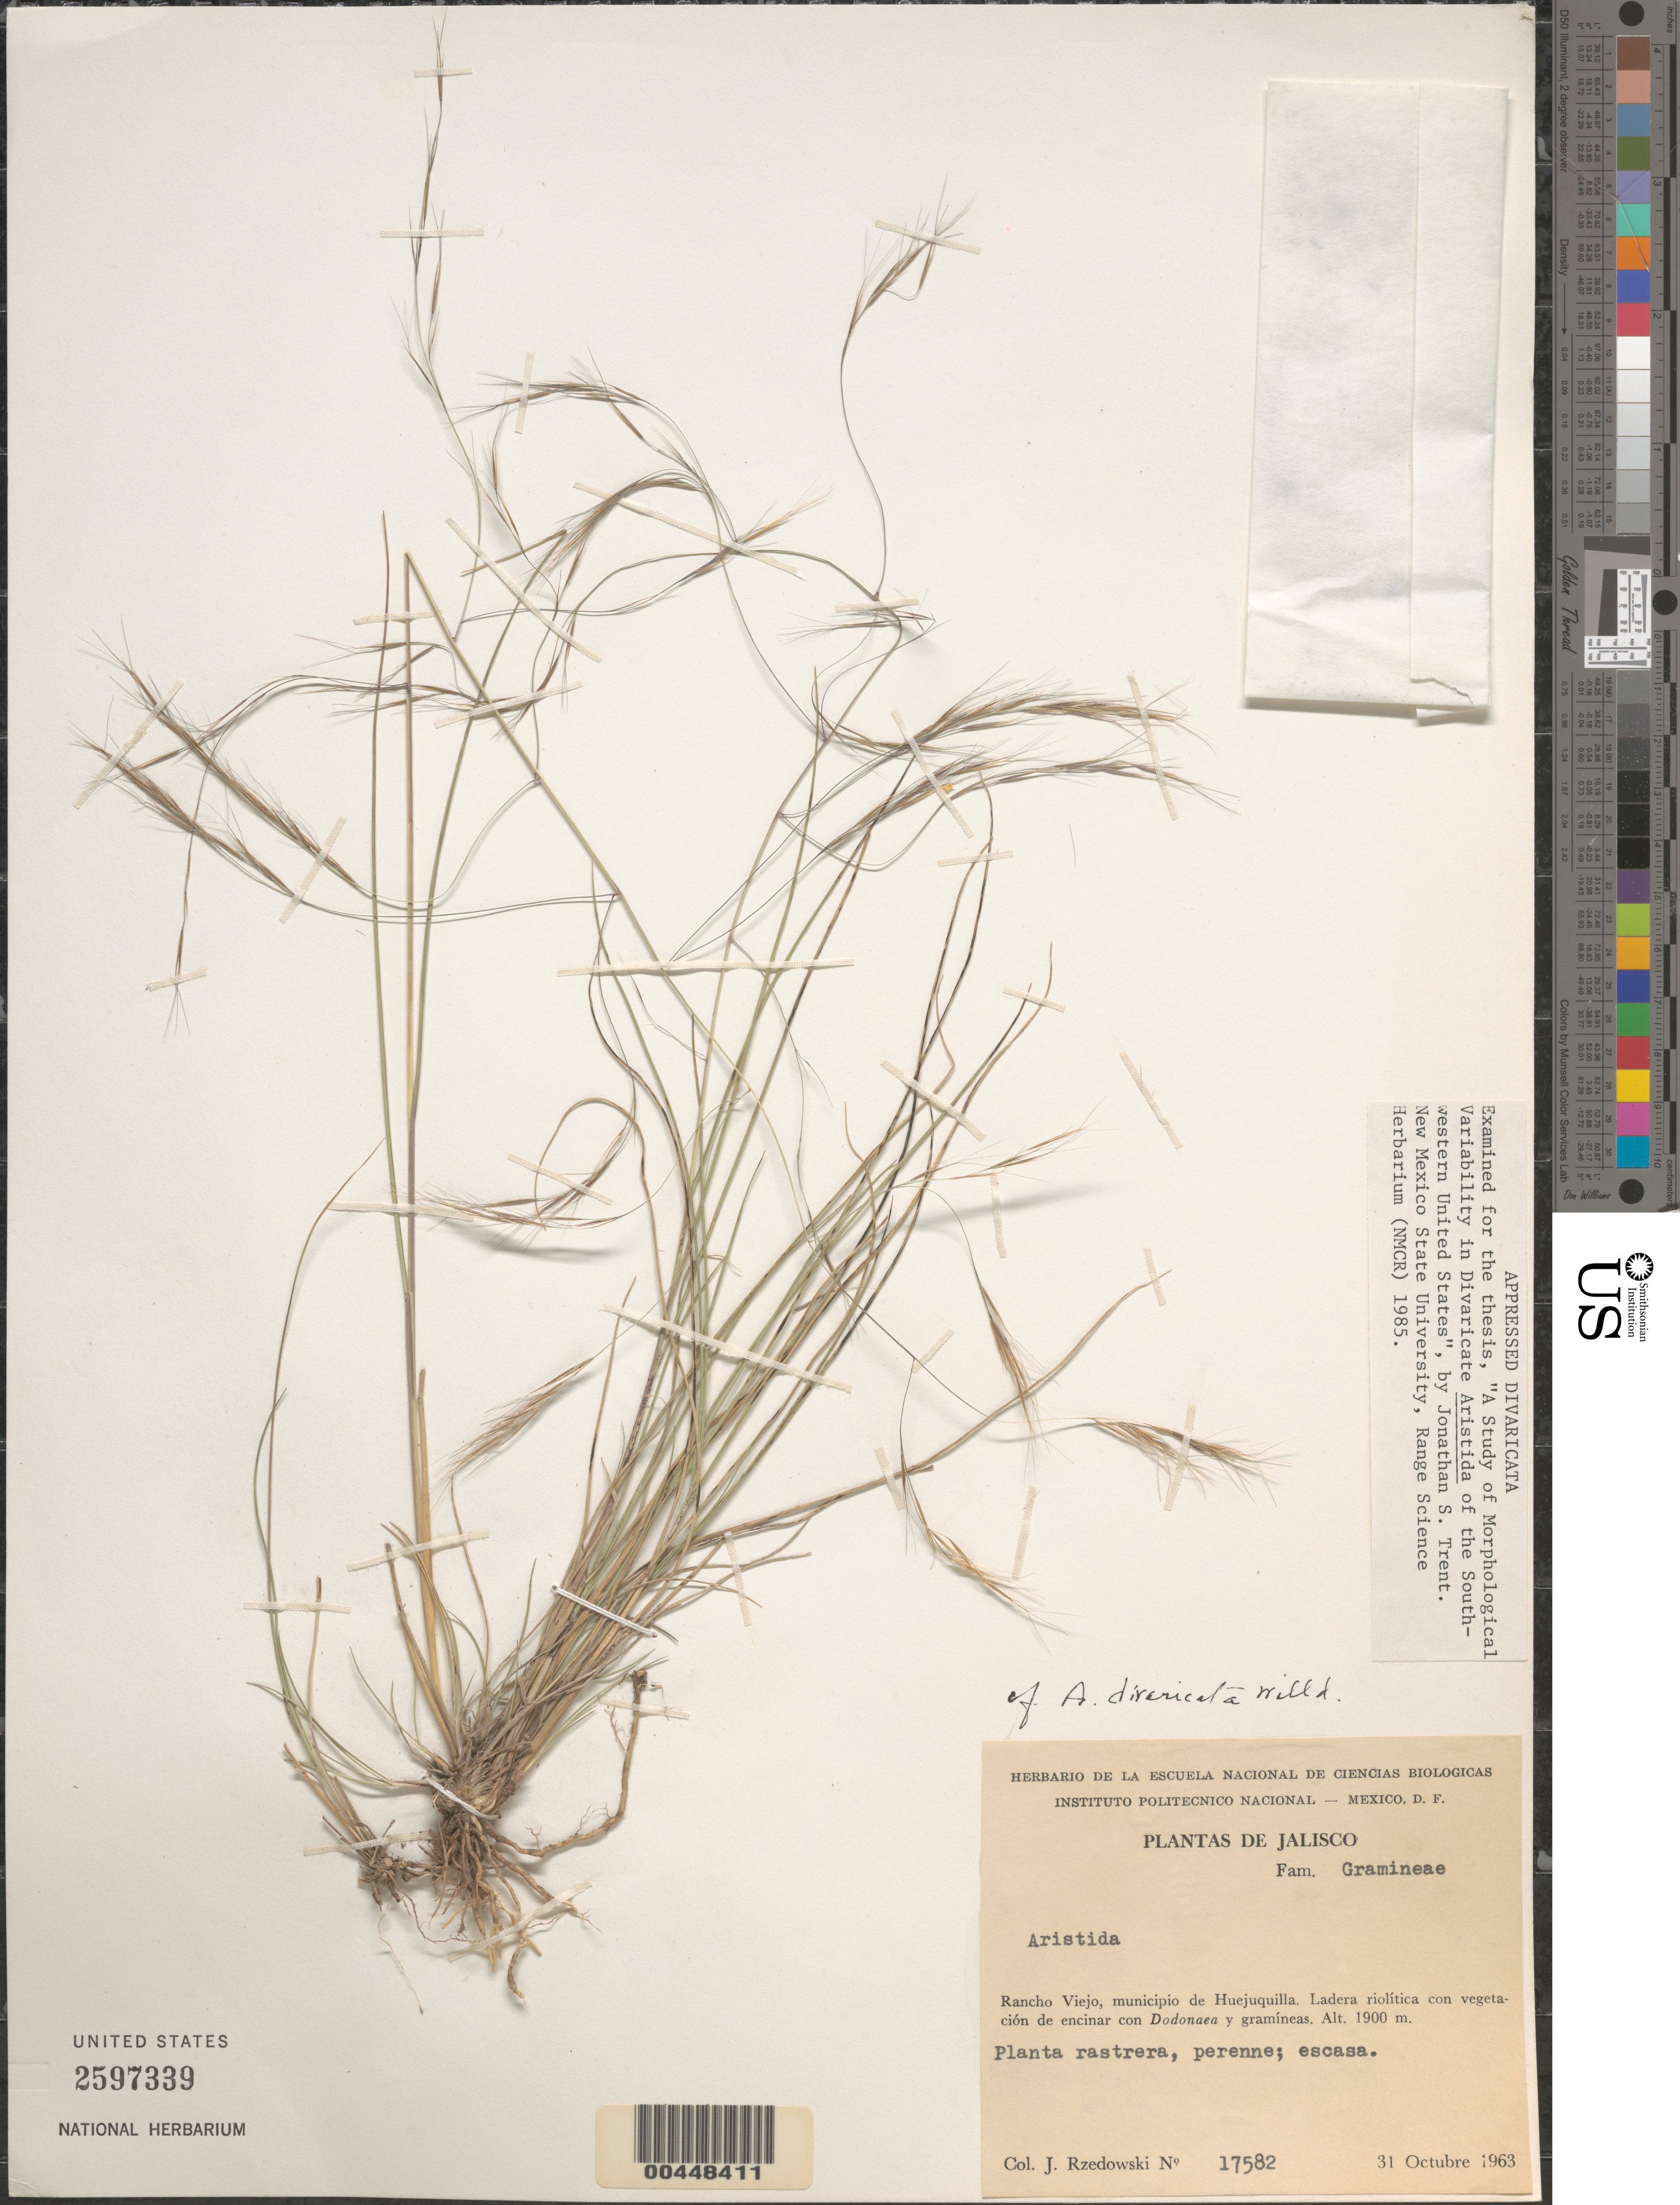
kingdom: Plantae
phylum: Tracheophyta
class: Liliopsida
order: Poales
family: Poaceae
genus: Aristida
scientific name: Aristida divaricata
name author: Humb. & Bonpl. ex Willd.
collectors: J. Rzedowski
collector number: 17582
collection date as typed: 31 Oct 1963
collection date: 1963-10-31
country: Mexico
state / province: Jalisco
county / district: Huejuquilla el Alto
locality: Rancho Viejo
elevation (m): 1900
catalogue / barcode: US 2597339